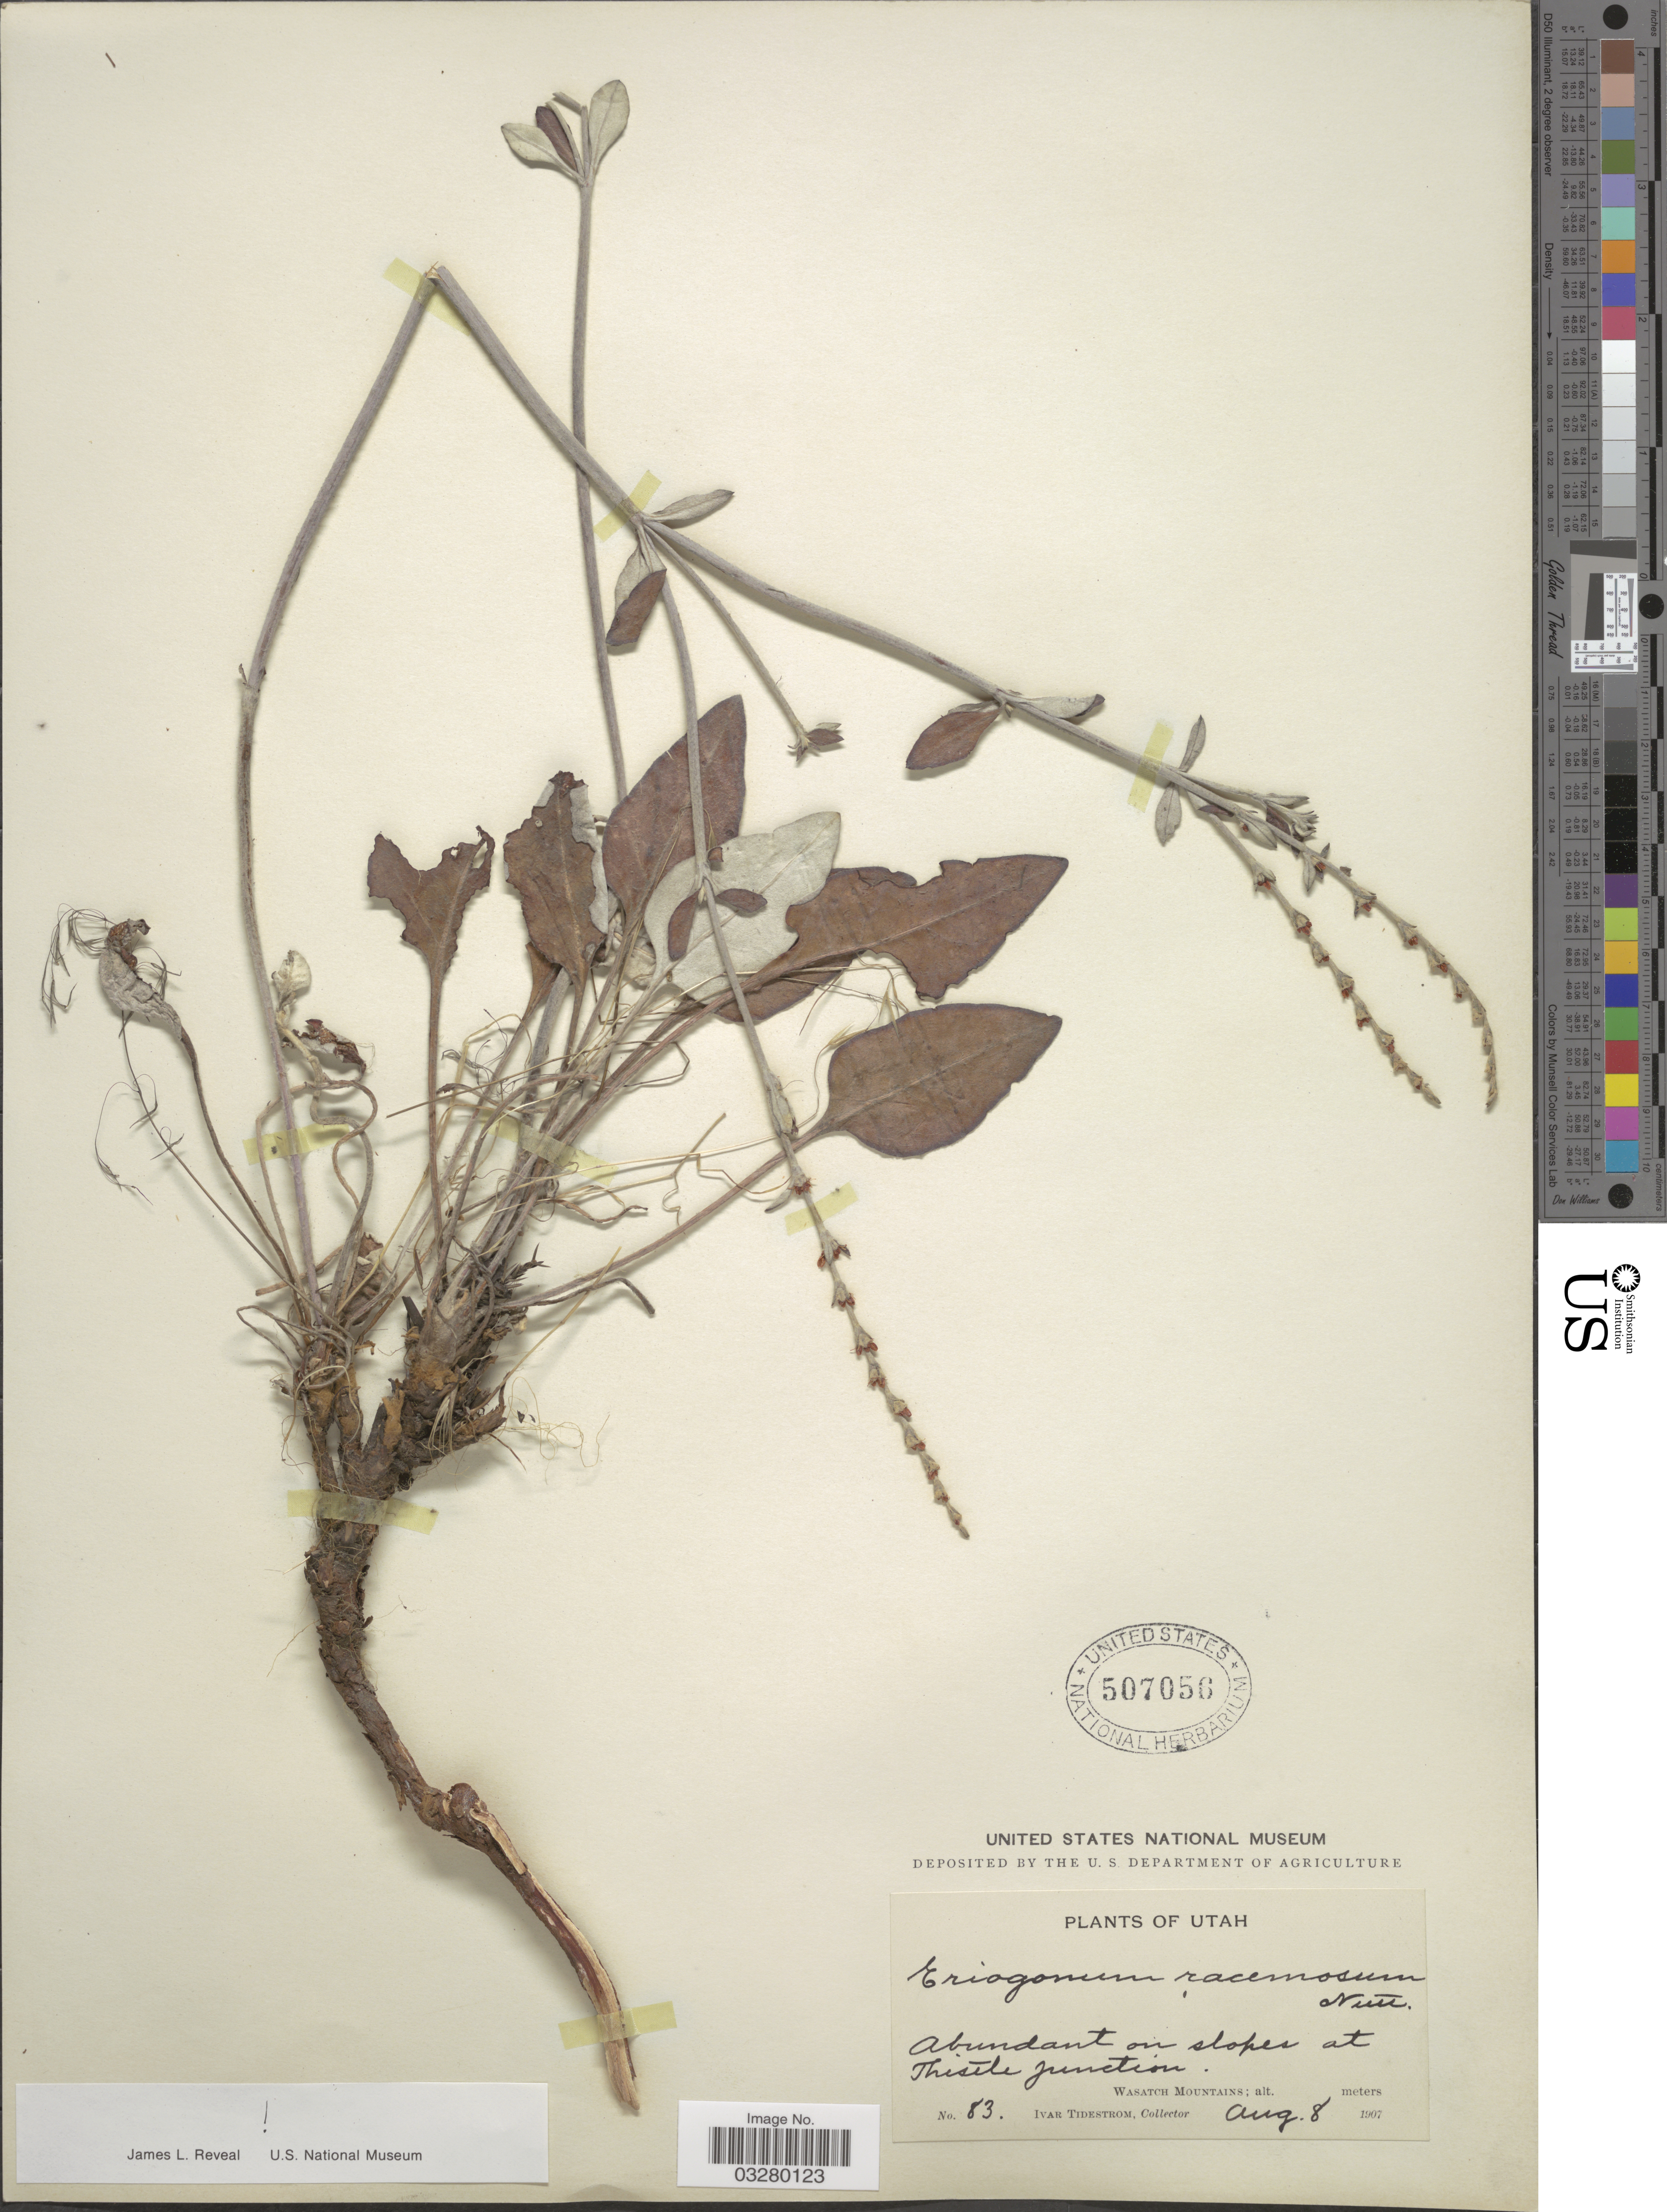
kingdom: Plantae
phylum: Tracheophyta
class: Magnoliopsida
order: Caryophyllales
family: Polygonaceae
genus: Eriogonum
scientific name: Eriogonum racemosum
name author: Nutt.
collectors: I. F. Tidestrom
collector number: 83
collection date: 1907-08-08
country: United States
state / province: Utah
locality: On slopes at Thistle Junction. Wasatch Mountains.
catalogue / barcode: US 507056